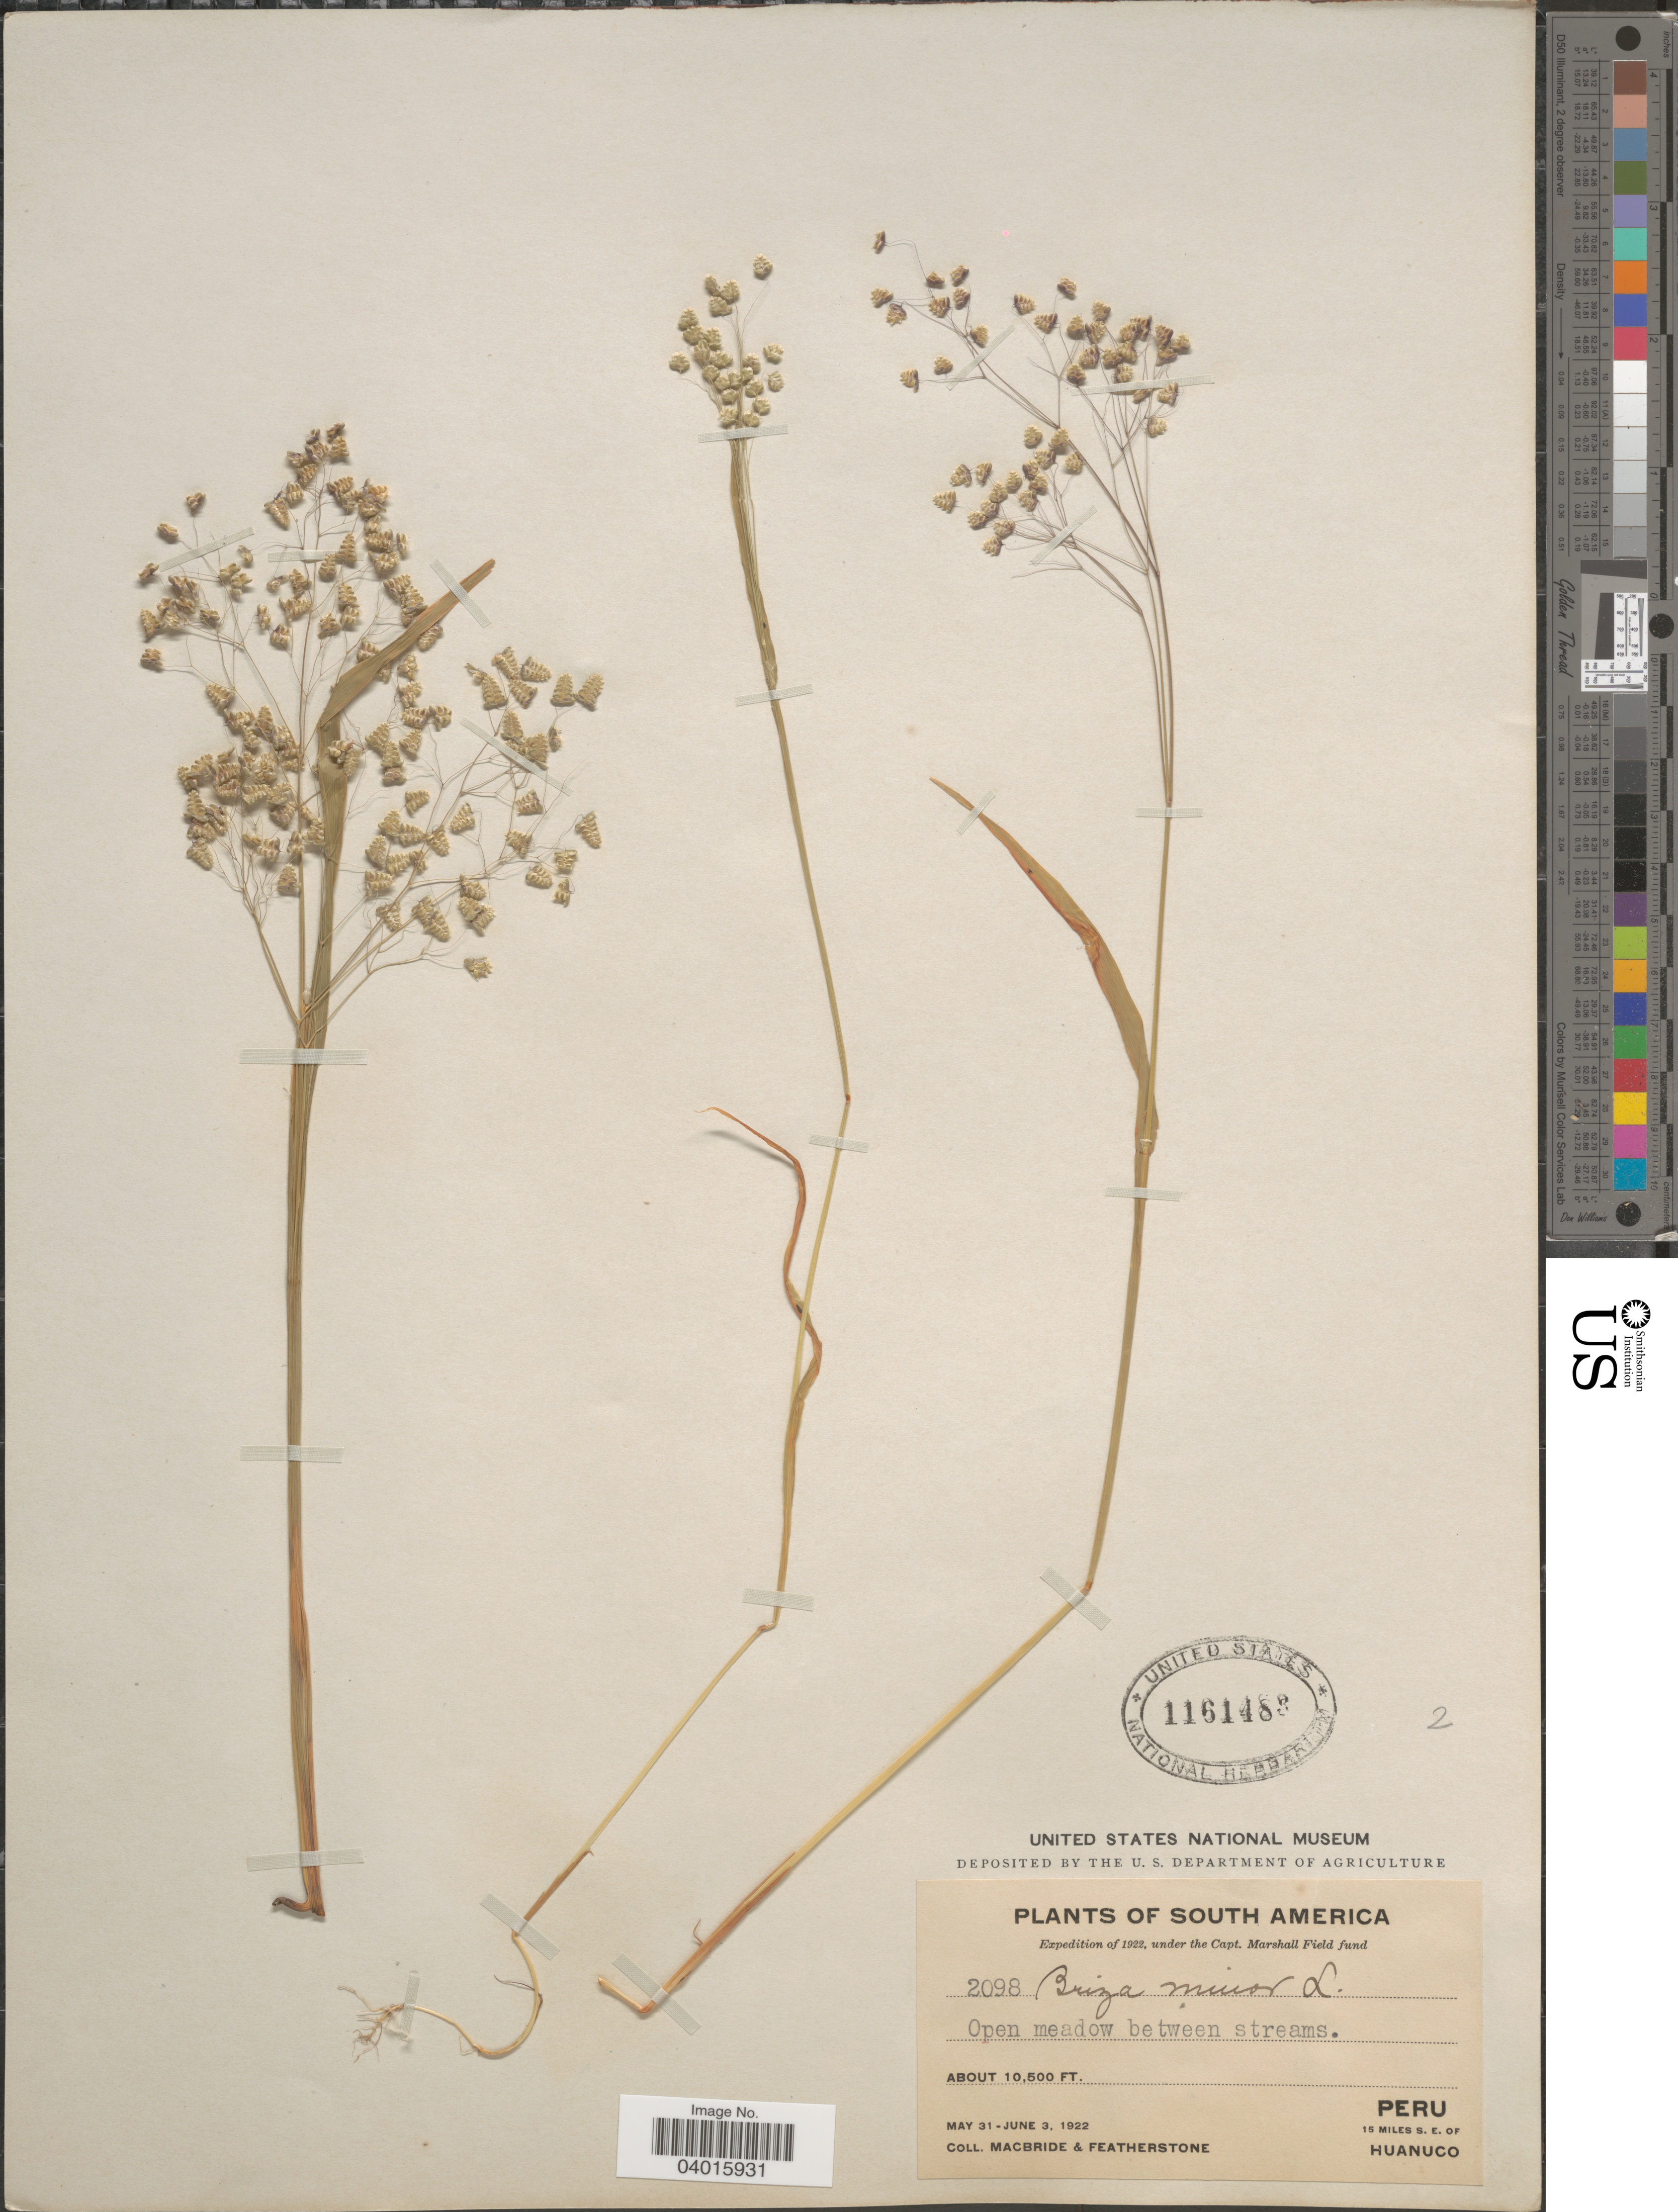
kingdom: Plantae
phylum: Tracheophyta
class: Liliopsida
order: Poales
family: Poaceae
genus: Briza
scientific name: Briza minor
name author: L.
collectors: Macbride, -- & -. Featherstone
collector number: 2098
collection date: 1922-05-31/1922-06-03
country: Peru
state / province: Huánuco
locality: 15 miles SE of Huanuco.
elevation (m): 3200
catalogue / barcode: US 1161483